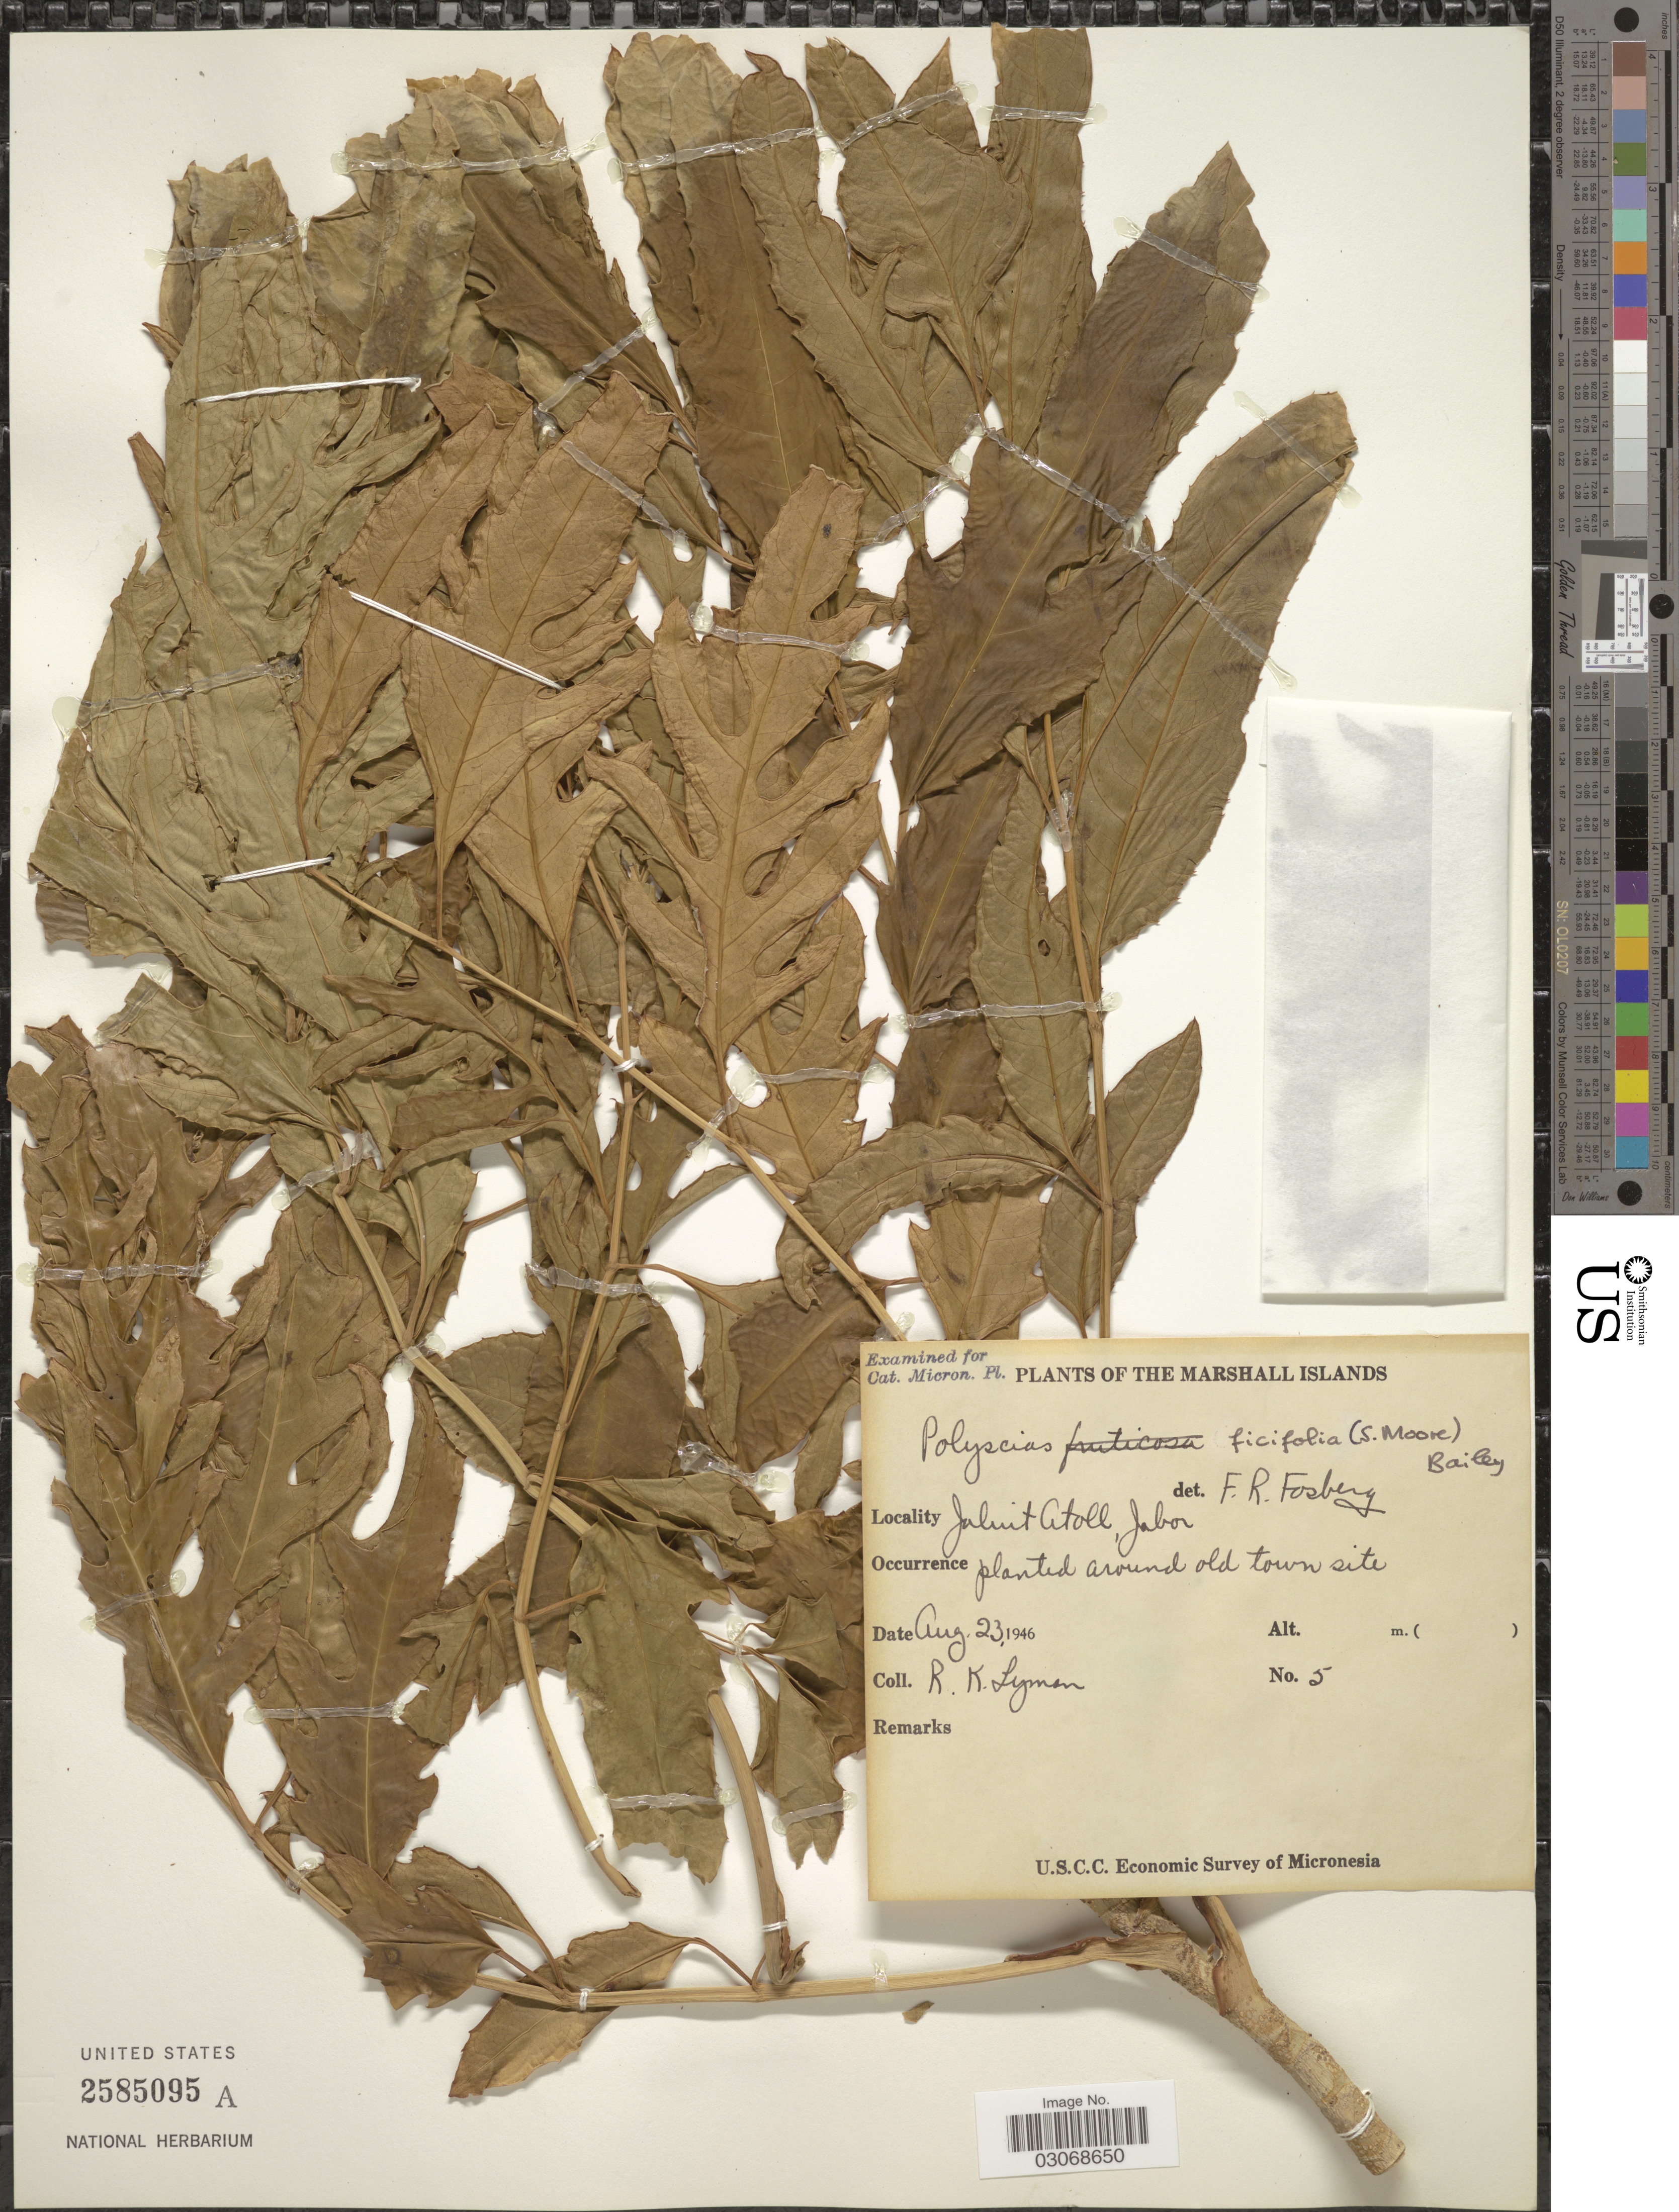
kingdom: Plantae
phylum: Tracheophyta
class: Magnoliopsida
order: Apiales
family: Araliaceae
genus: Polyscias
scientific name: Polyscias filicifolia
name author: (C. Moore ex E. Fourn.) L.H. Bailey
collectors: R. Lyman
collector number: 5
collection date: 1946-08-23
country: Marshall Islands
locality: Jaluit Atoll, Jabor.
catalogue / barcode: US 2585095A